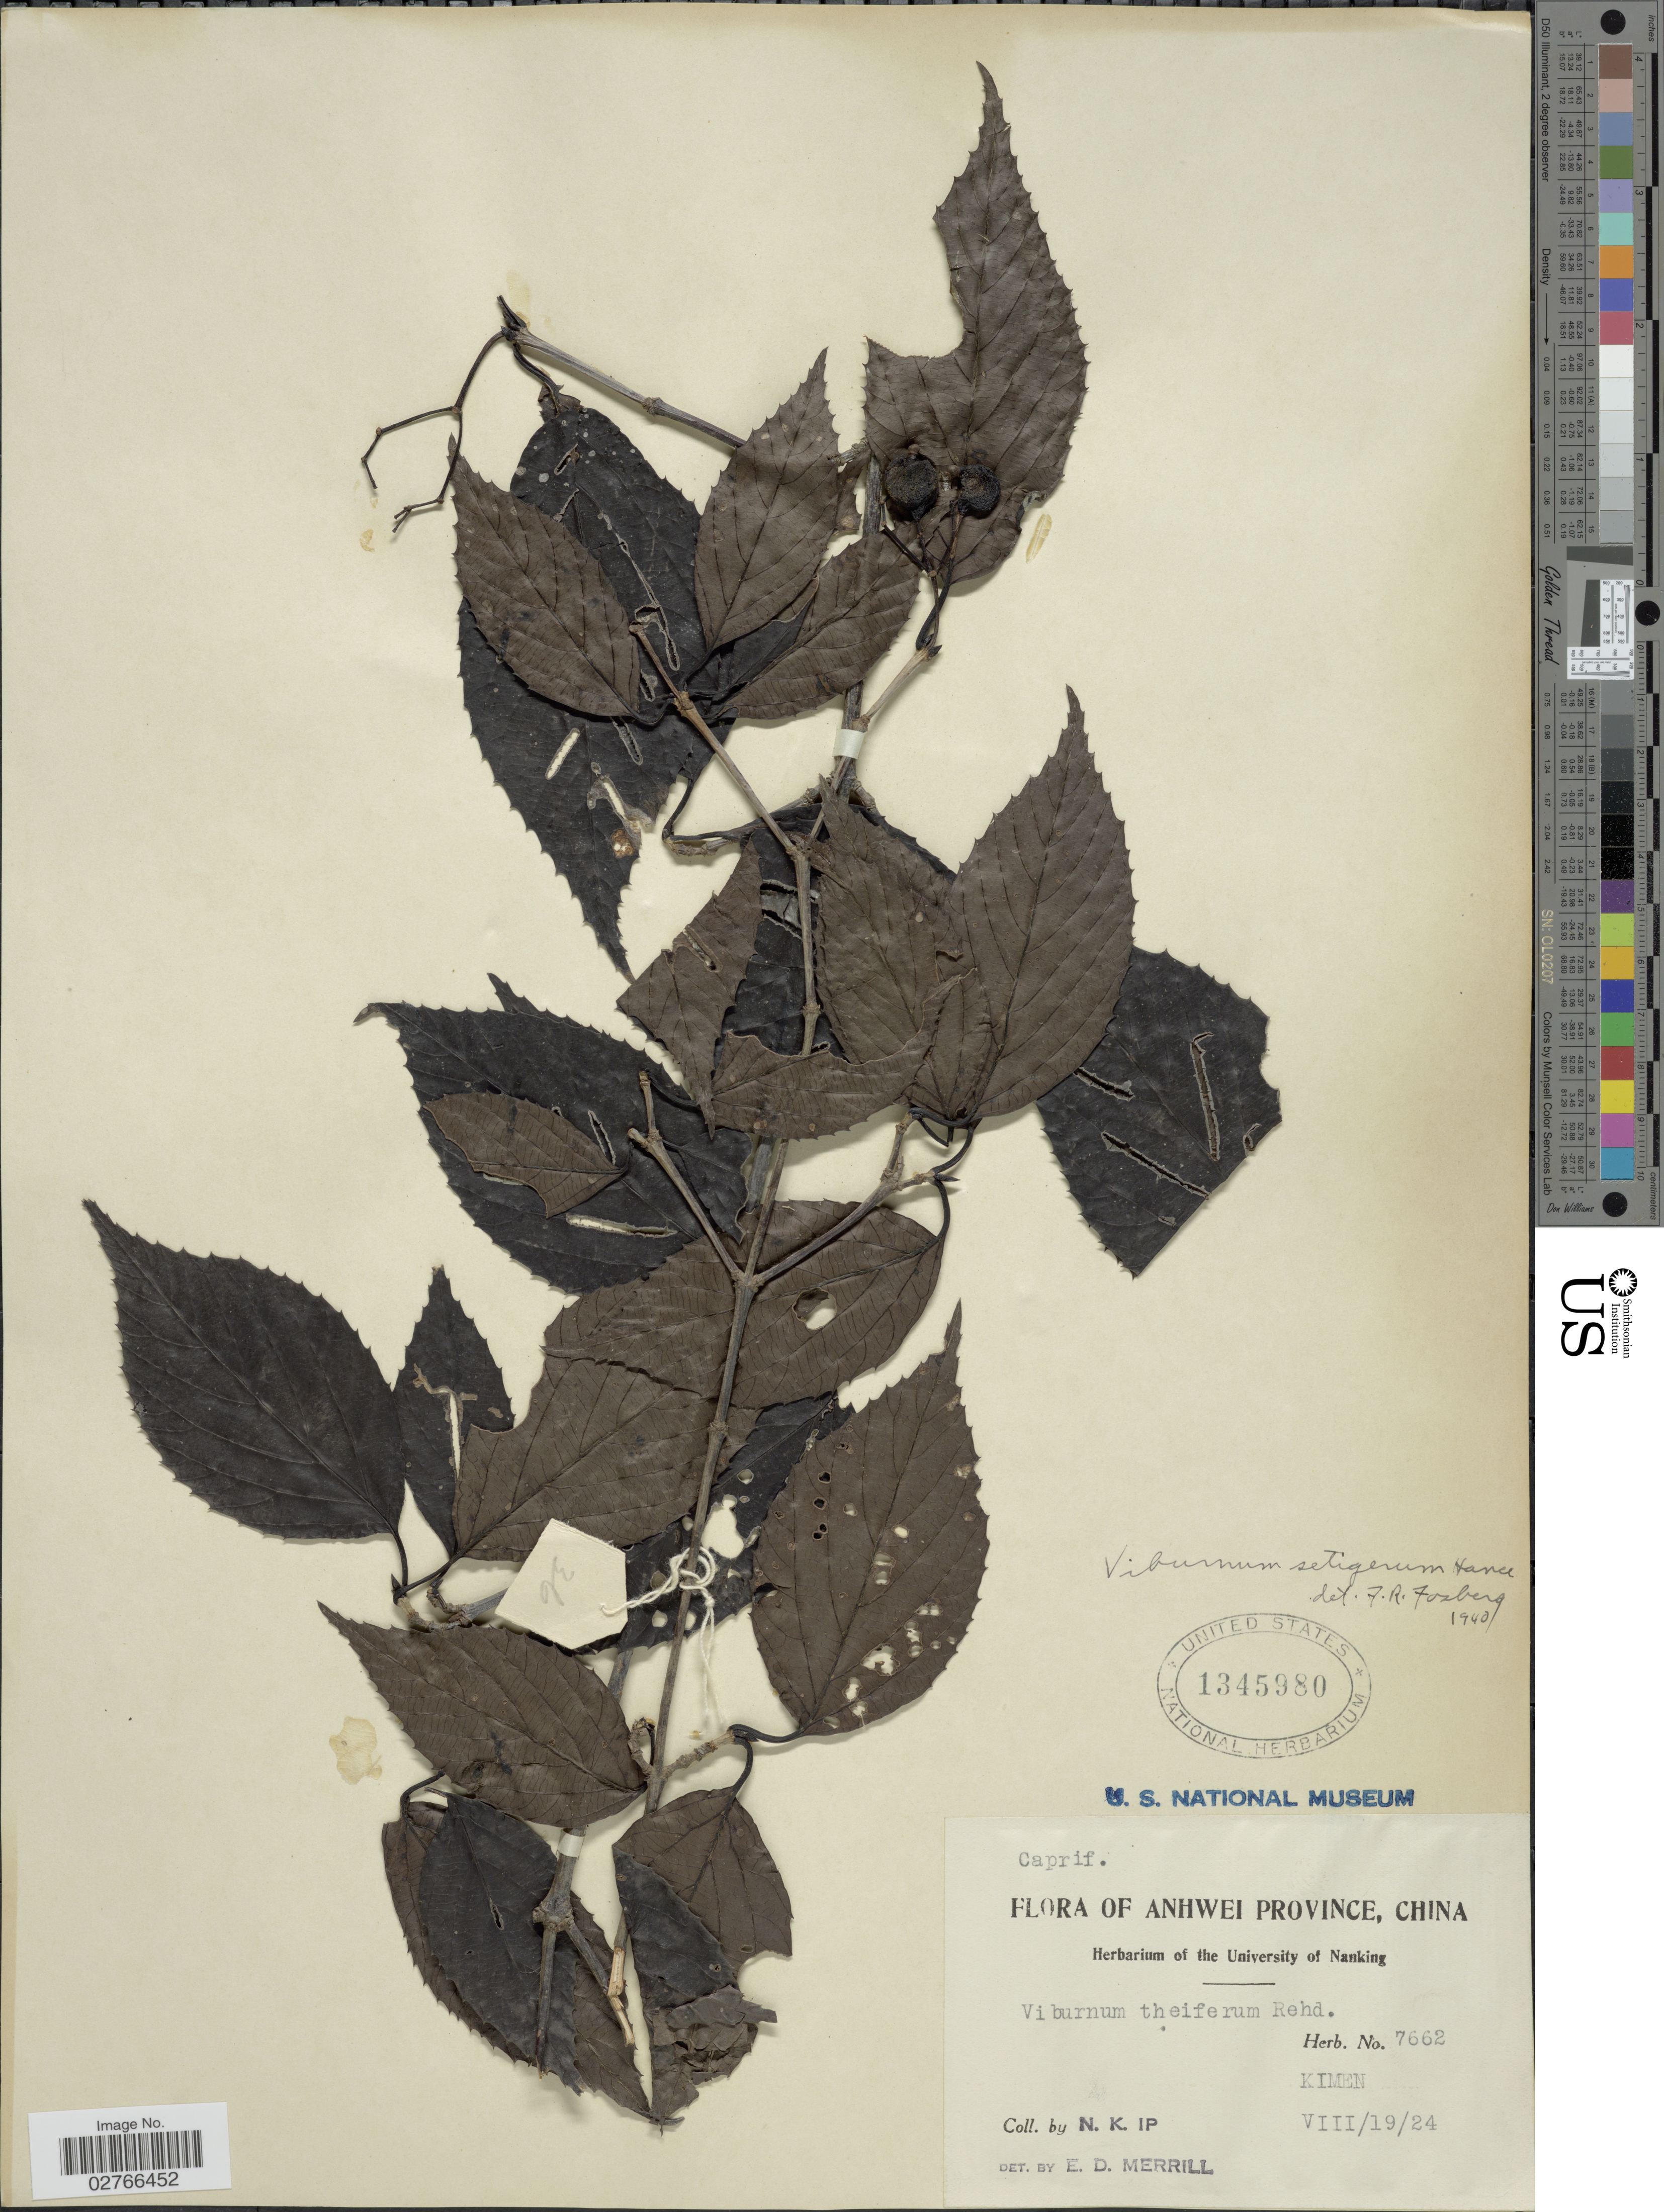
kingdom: Plantae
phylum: Tracheophyta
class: Magnoliopsida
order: Dipsacales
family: Viburnaceae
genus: Viburnum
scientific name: Viburnum setigerum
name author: Hance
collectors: N. Ip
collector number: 7662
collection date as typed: Transcribed d/m/y: 19/8/24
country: China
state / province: Anhui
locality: Anhwei Province, Kimen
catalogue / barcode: US 1345980